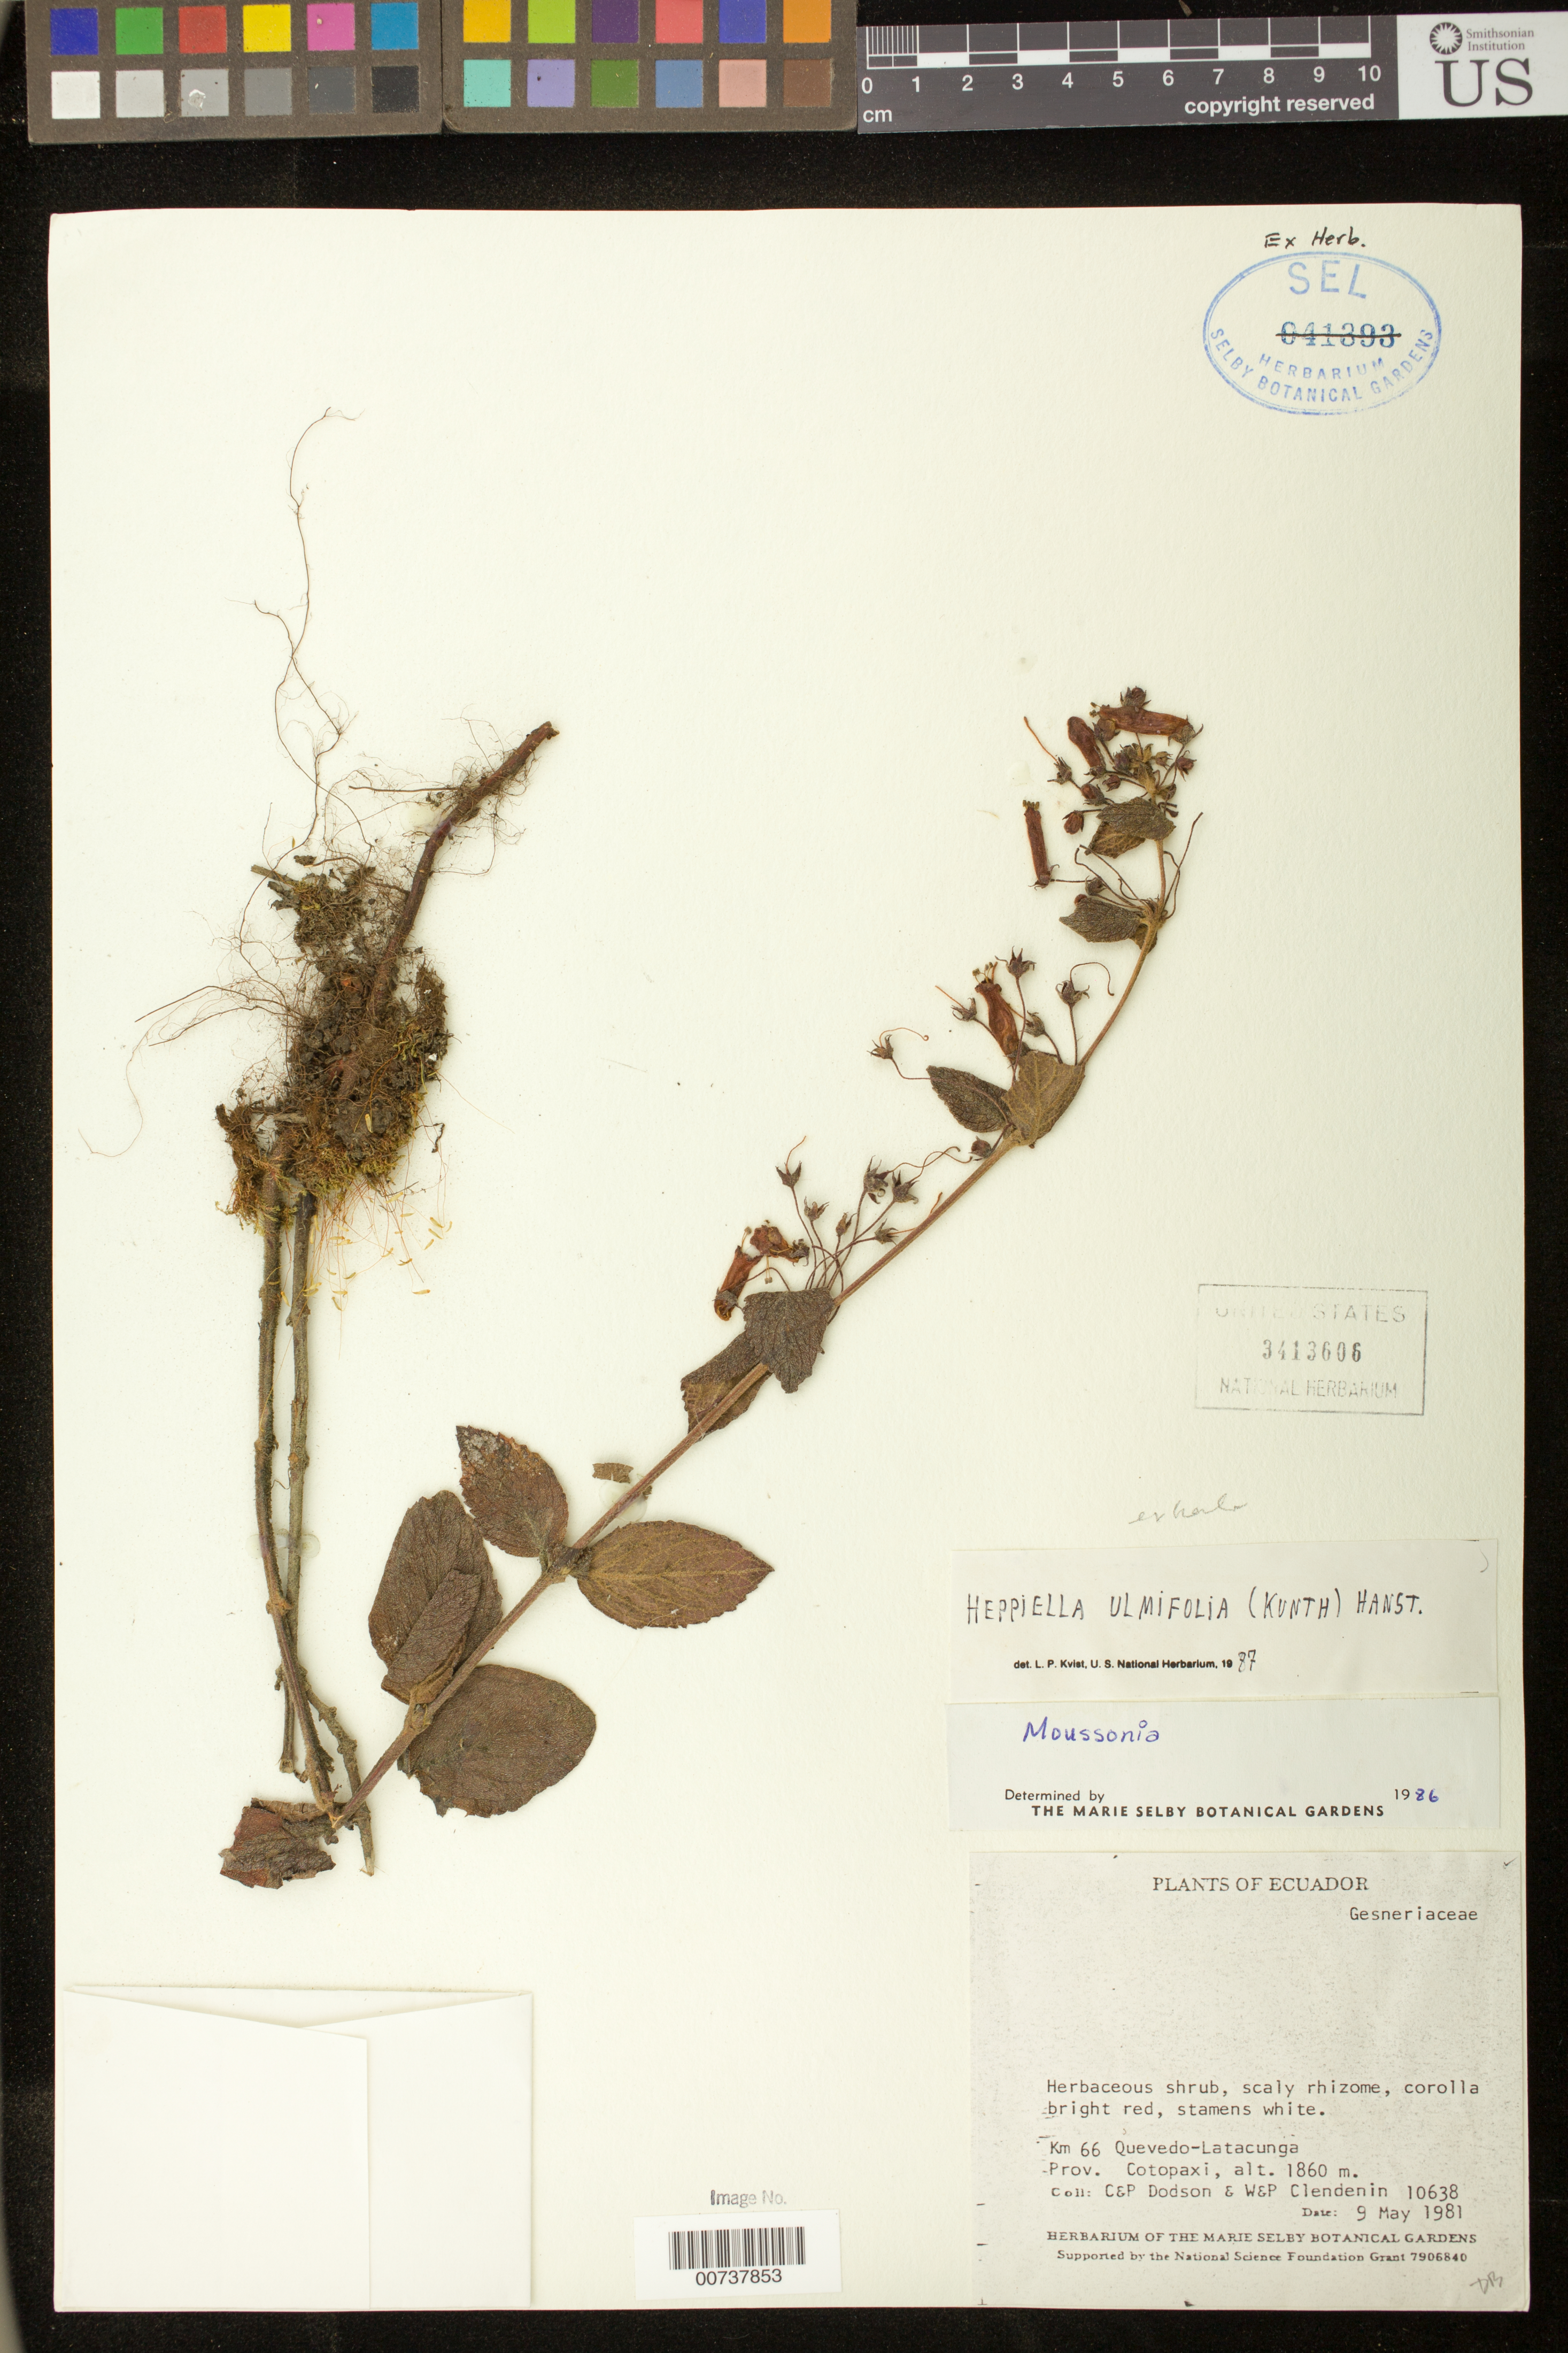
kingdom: Plantae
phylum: Tracheophyta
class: Magnoliopsida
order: Lamiales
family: Gesneriaceae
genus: Heppiella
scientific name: Heppiella ulmifolia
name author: (Kunth) Hanst.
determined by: Kvist, L. P., (US), Smithsonian Institution - National Museum of Natural History (UNITED STATES)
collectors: C. H. Dodson, P. M. Dodson, W. Clendenin & P. Clendenin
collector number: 10638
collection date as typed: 09 May 1981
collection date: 1981-05-09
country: Ecuador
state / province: Cotopaxi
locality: Km 66 Quevedo-Latacunga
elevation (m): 1860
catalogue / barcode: US 3413606